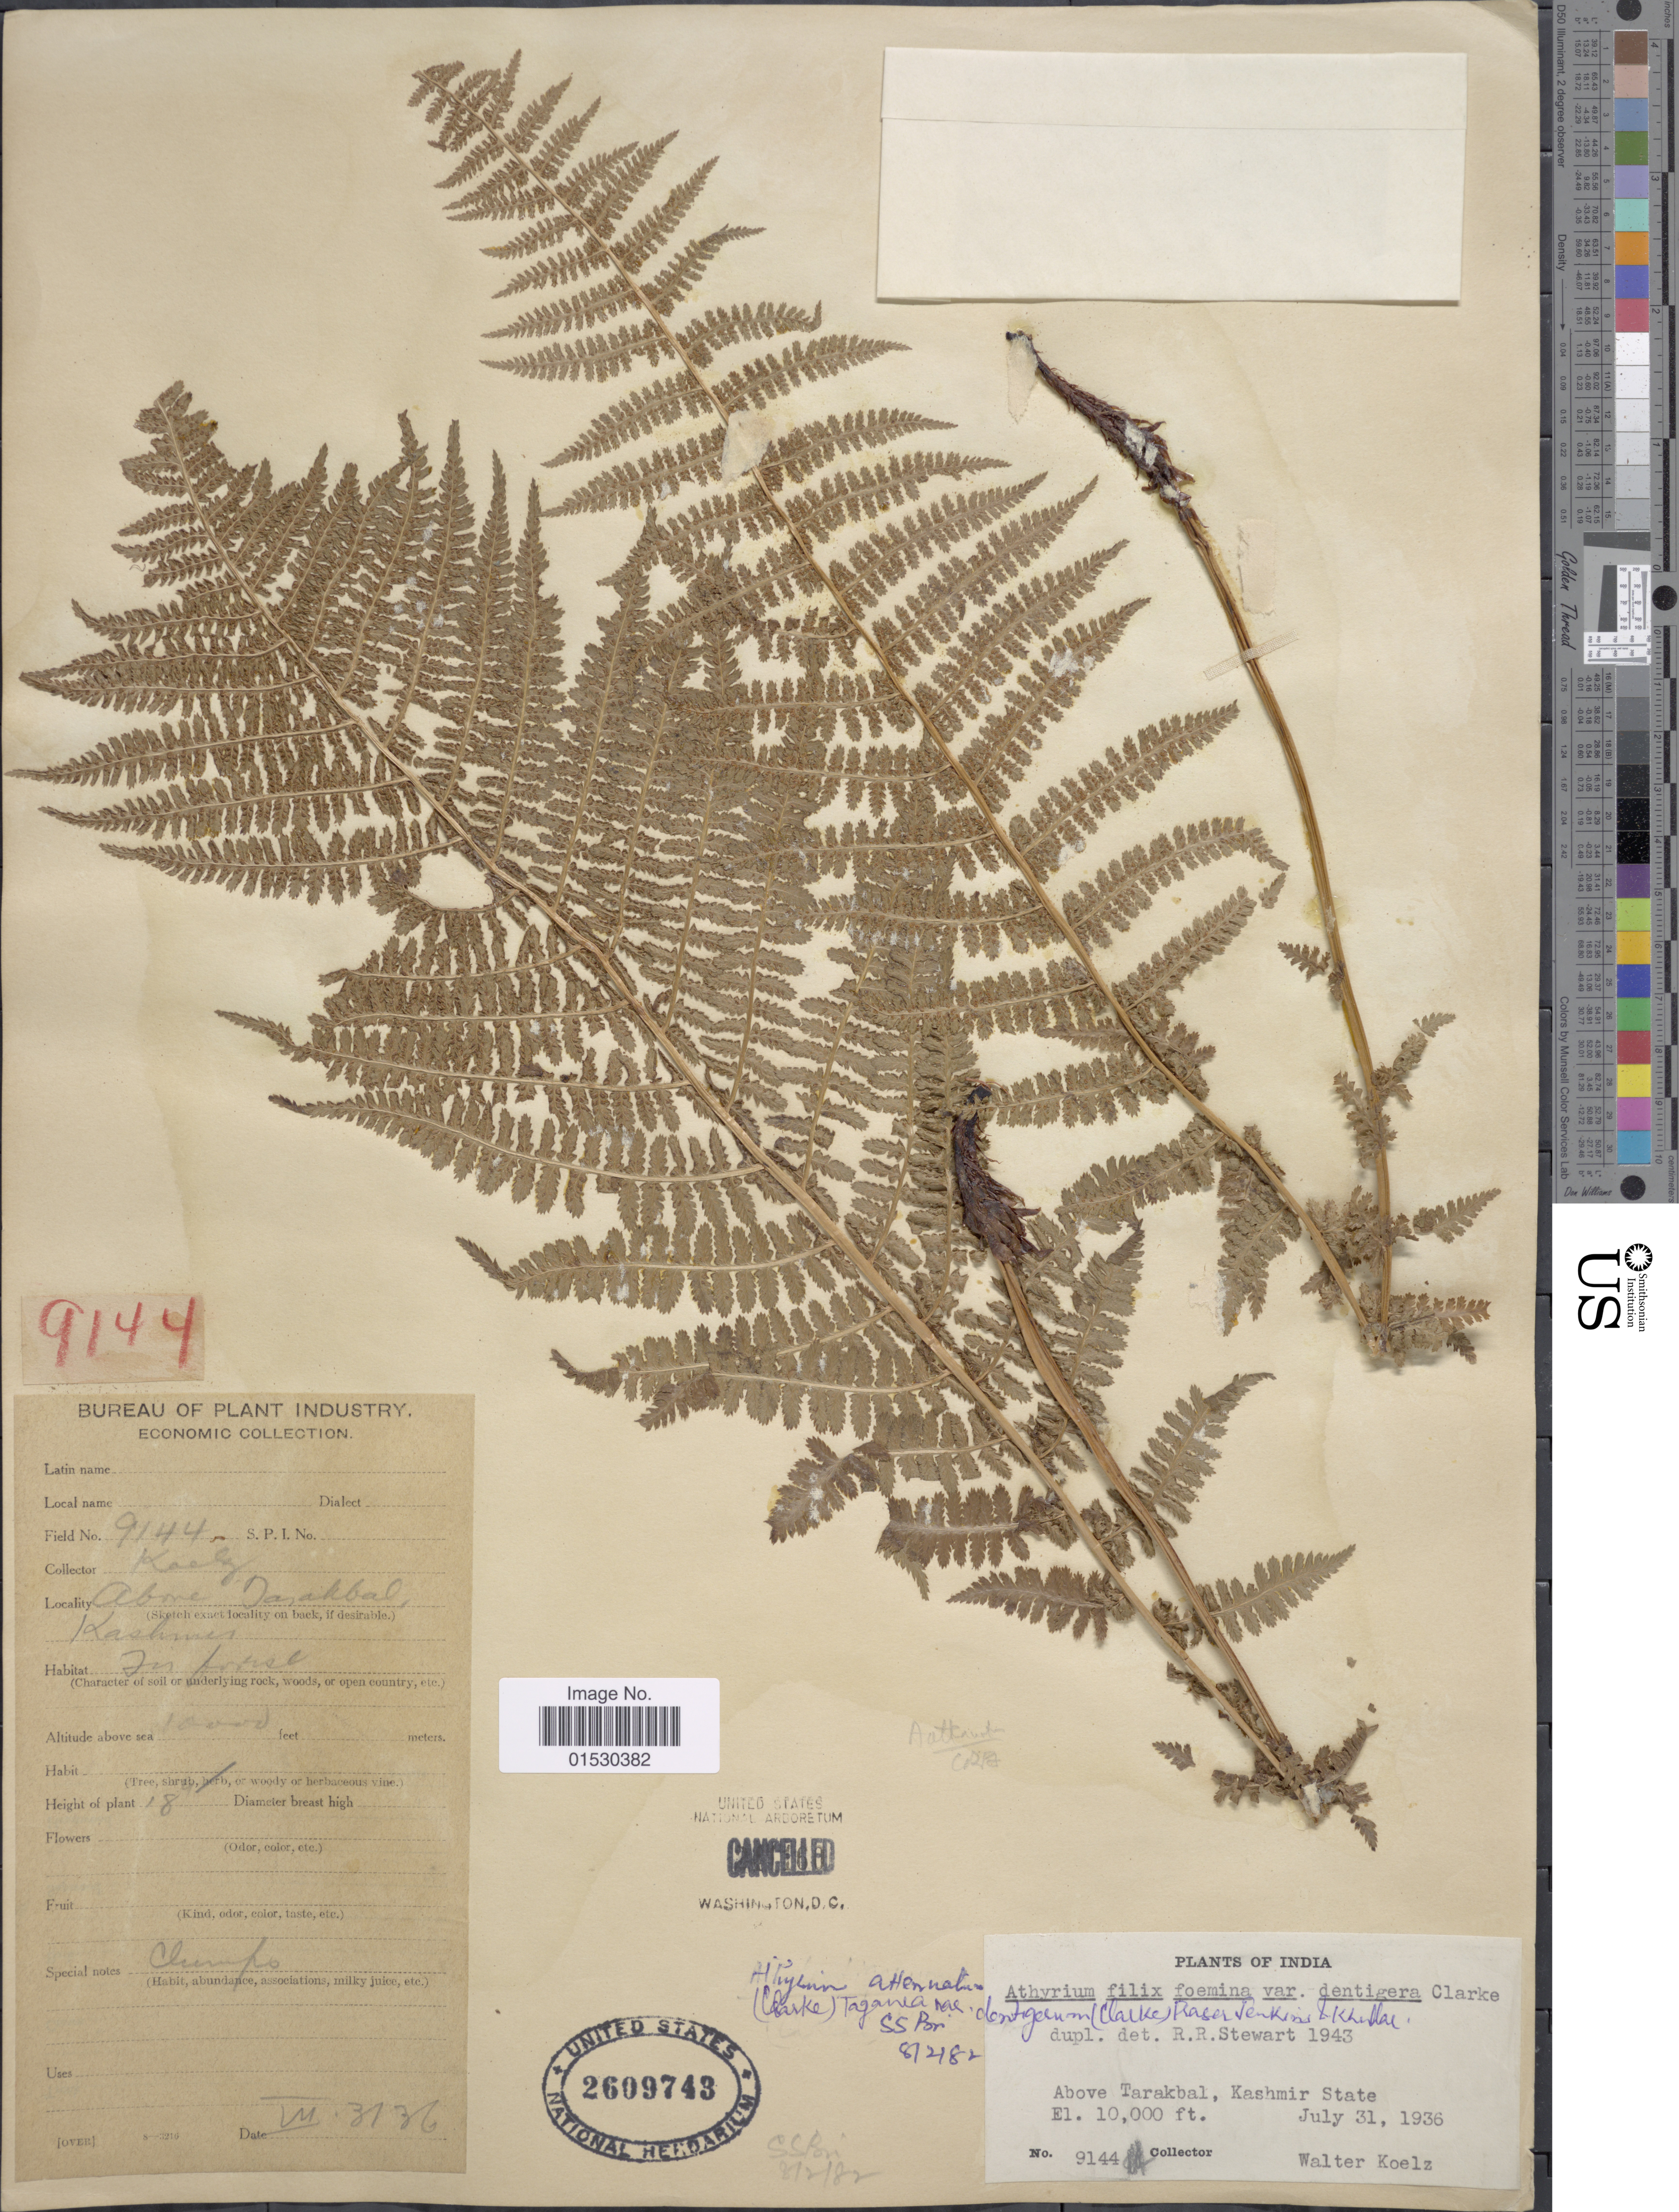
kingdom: Plantae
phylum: Tracheophyta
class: Polypodiopsida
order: Polypodiales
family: Athyriaceae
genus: Athyrium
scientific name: Athyrium attenuatum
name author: (C.B. Clarke) Tagawa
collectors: W. N. Koelz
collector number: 9144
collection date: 1936-07-31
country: India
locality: Above Tarakbal, Kashmir State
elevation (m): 3048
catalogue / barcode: US 2609743